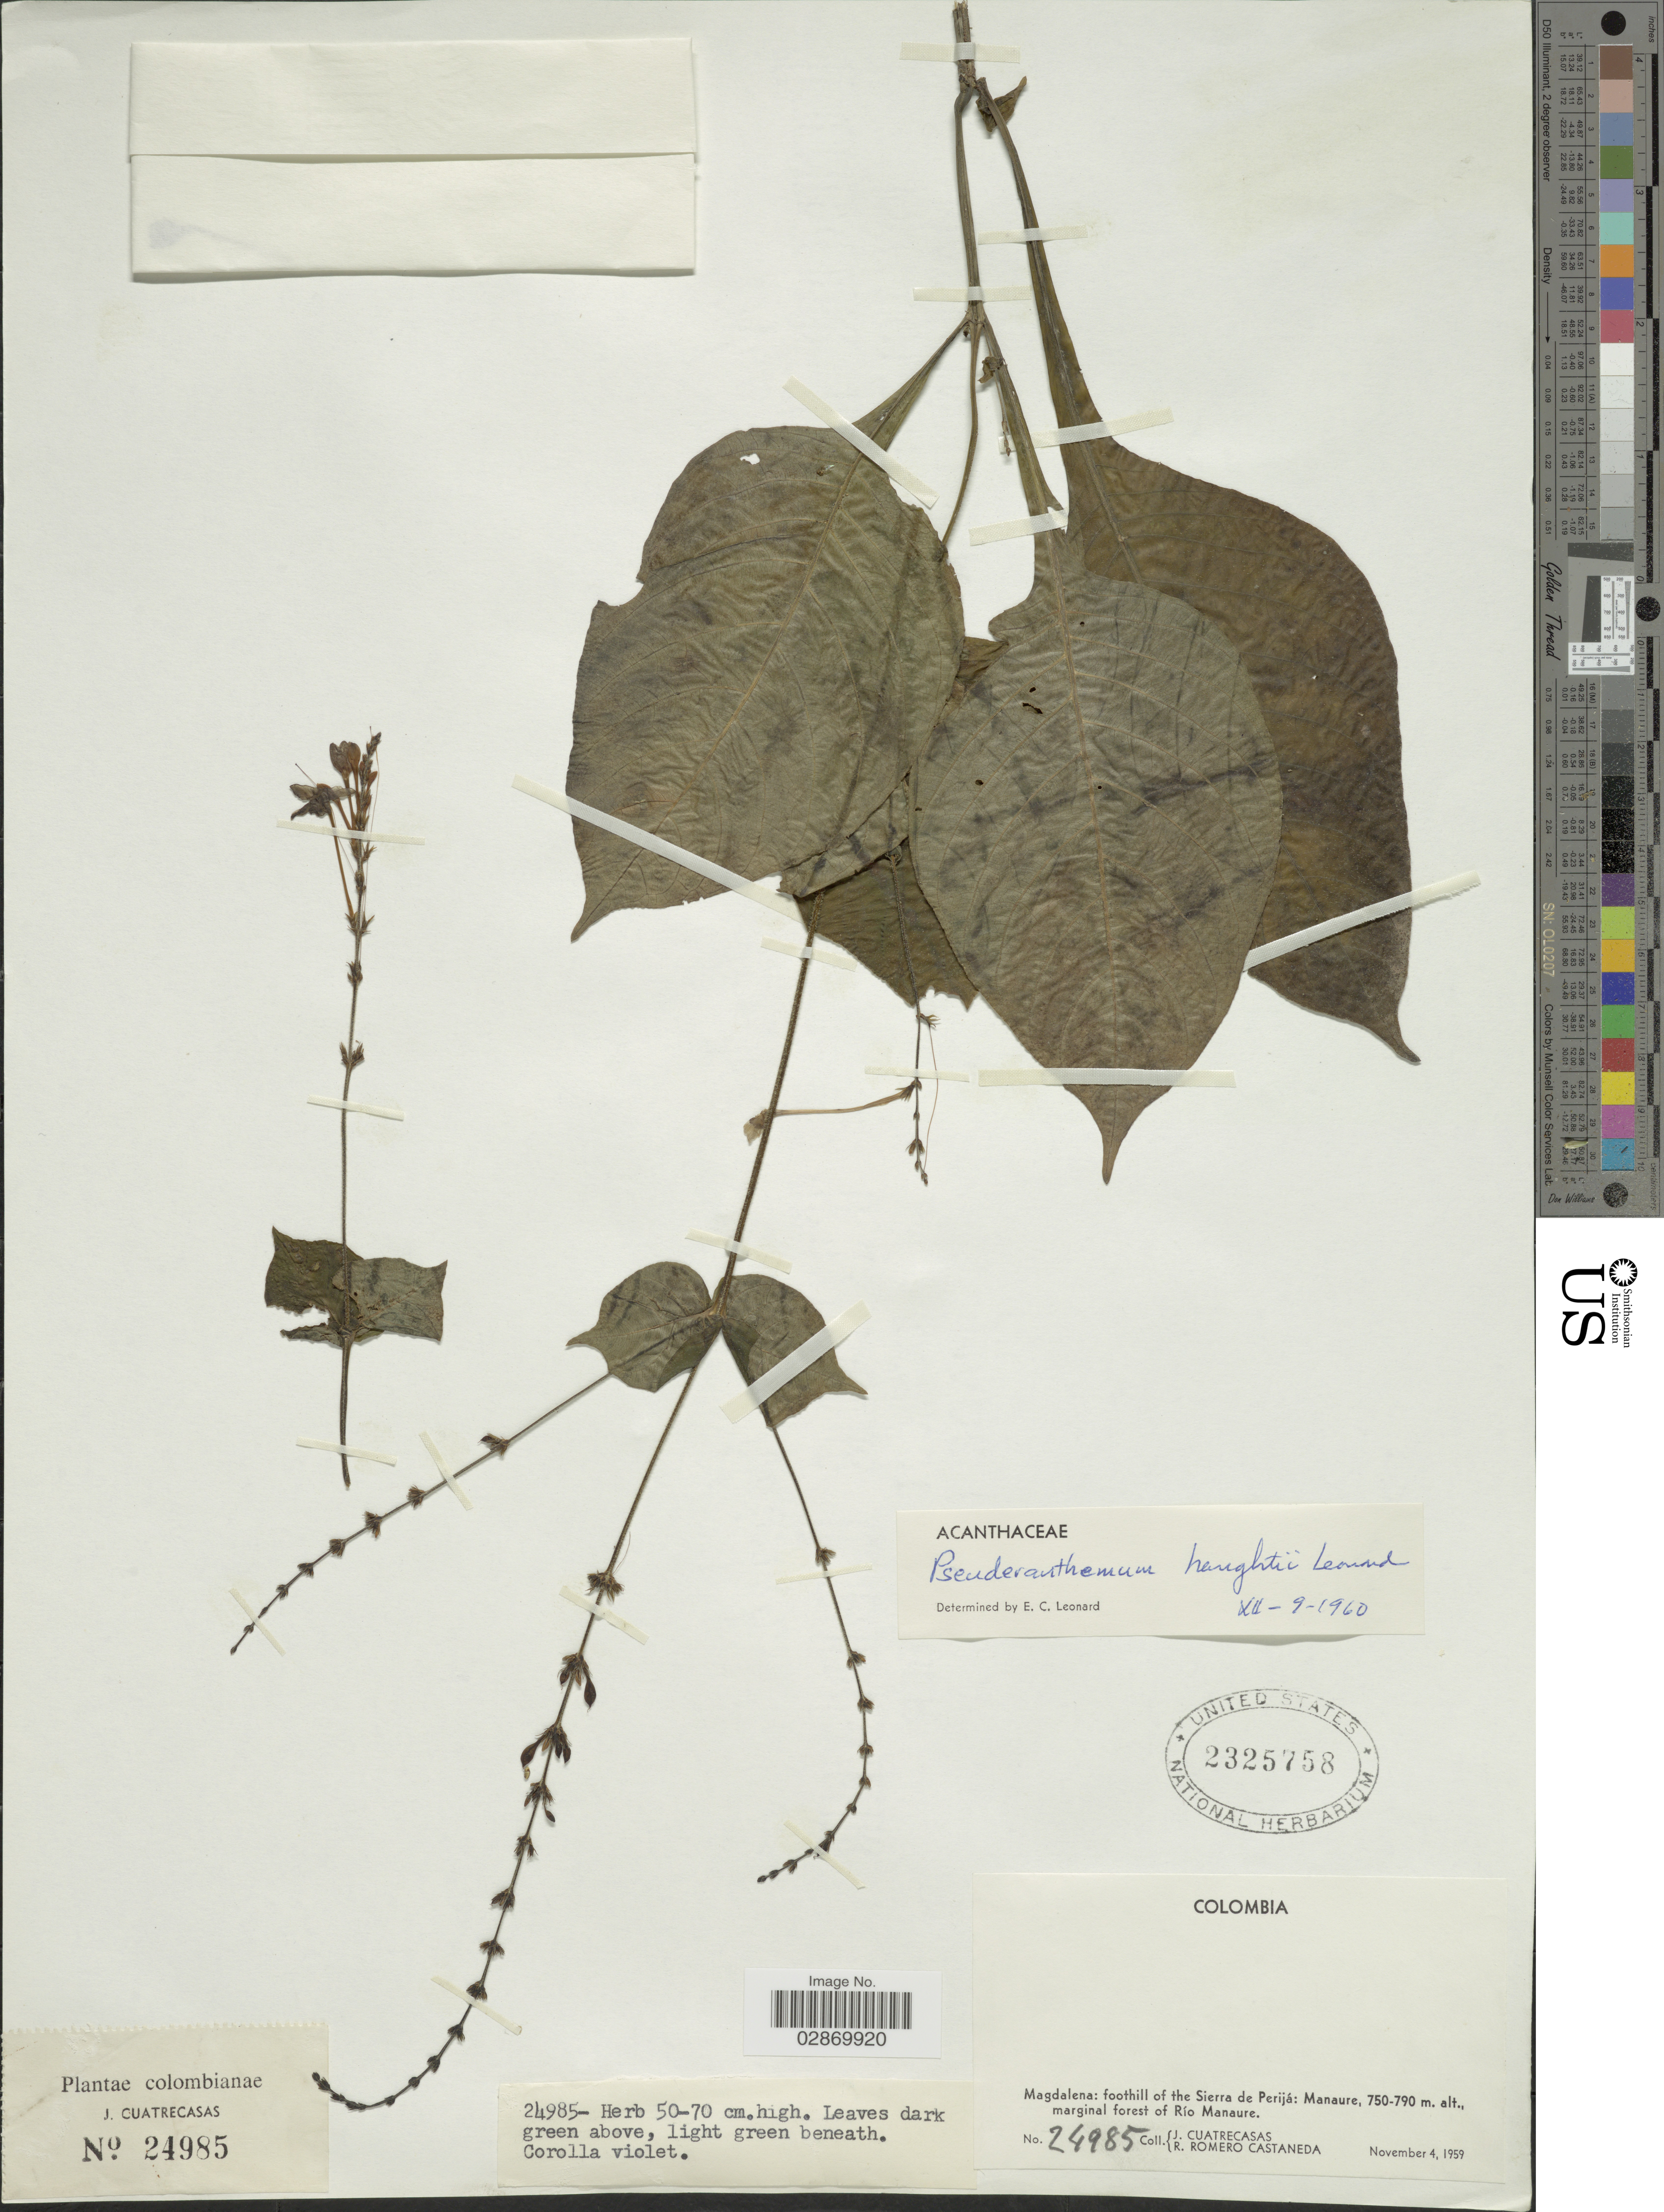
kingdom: Plantae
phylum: Tracheophyta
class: Magnoliopsida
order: Lamiales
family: Acanthaceae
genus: Pseuderanthemum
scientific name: Pseuderanthemum cuspidatum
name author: (Nees) Radlk. ex Lindau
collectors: J. Cuatrecasas & R. Romero Castañeda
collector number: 24985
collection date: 1959-11-04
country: Colombia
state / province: Magdalena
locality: Foothill of the Sierra de Perijá, Manaure, marginal forest of Río Manaure.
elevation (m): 750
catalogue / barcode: US 2325758